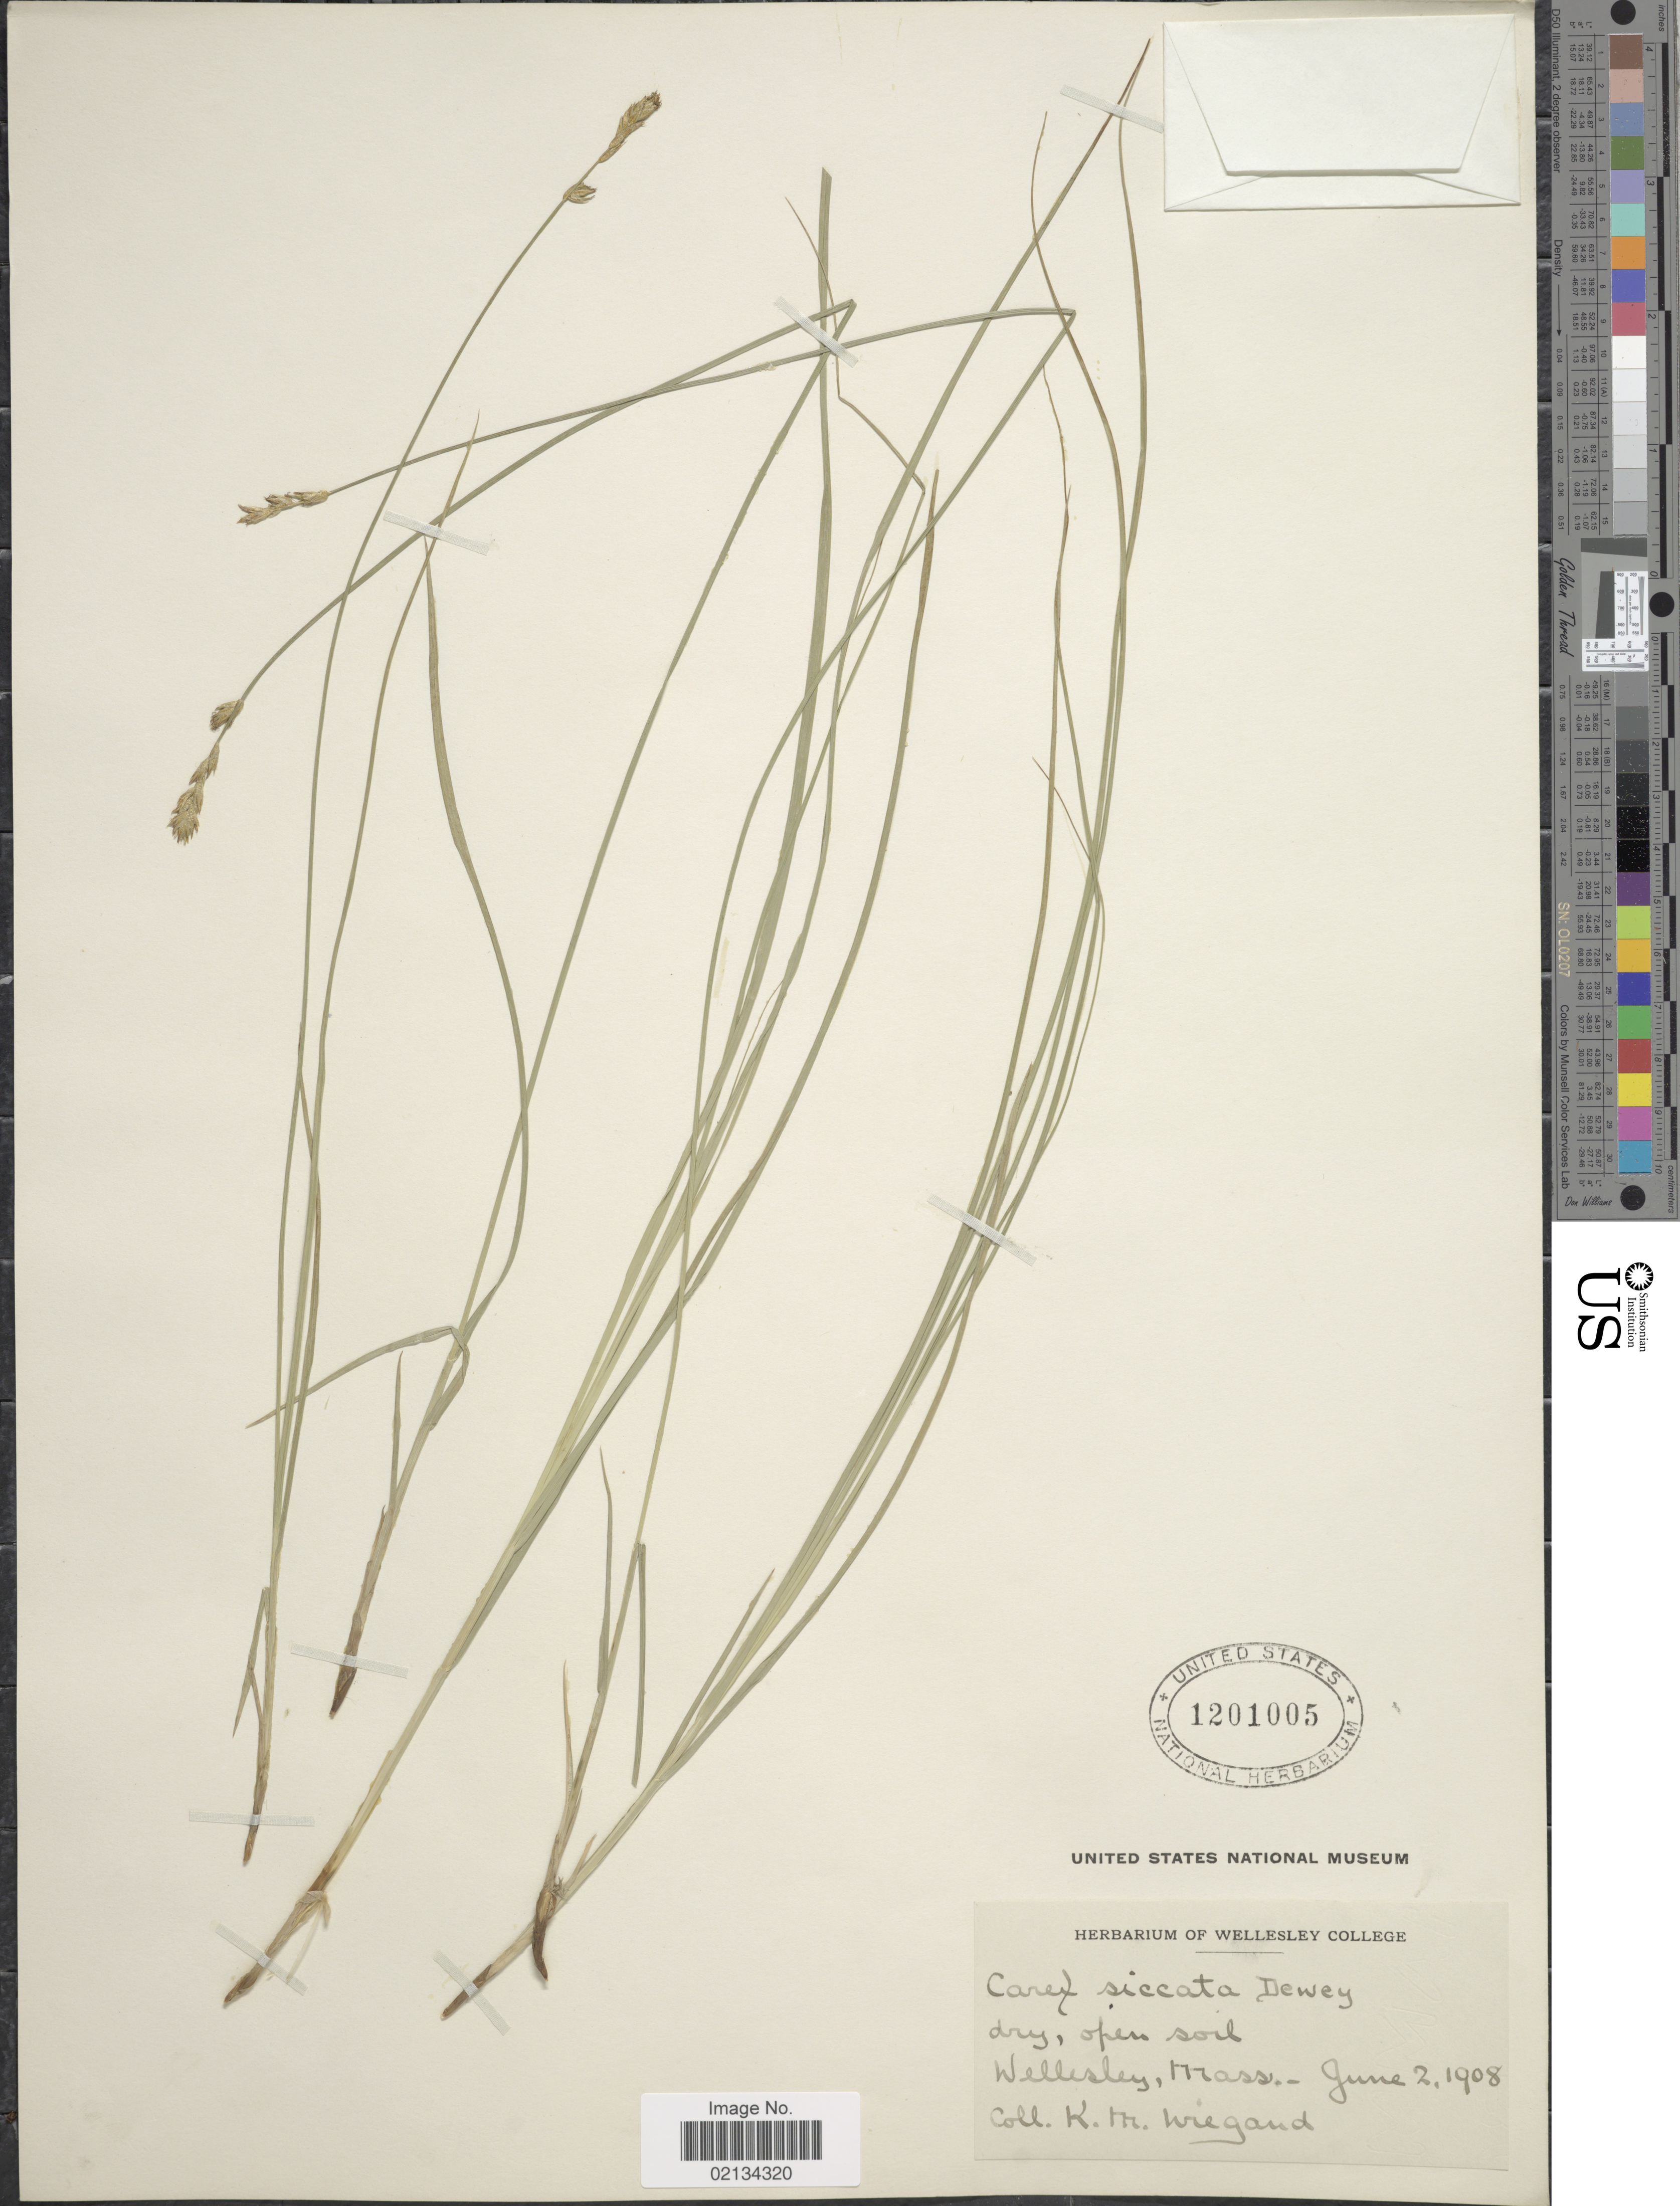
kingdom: Plantae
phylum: Tracheophyta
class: Liliopsida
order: Poales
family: Cyperaceae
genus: Carex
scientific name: Carex siccata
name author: Dewey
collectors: K. M. Wiegand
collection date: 1908-06-02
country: United States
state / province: Massachusetts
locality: Wellesley.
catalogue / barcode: US 1201005